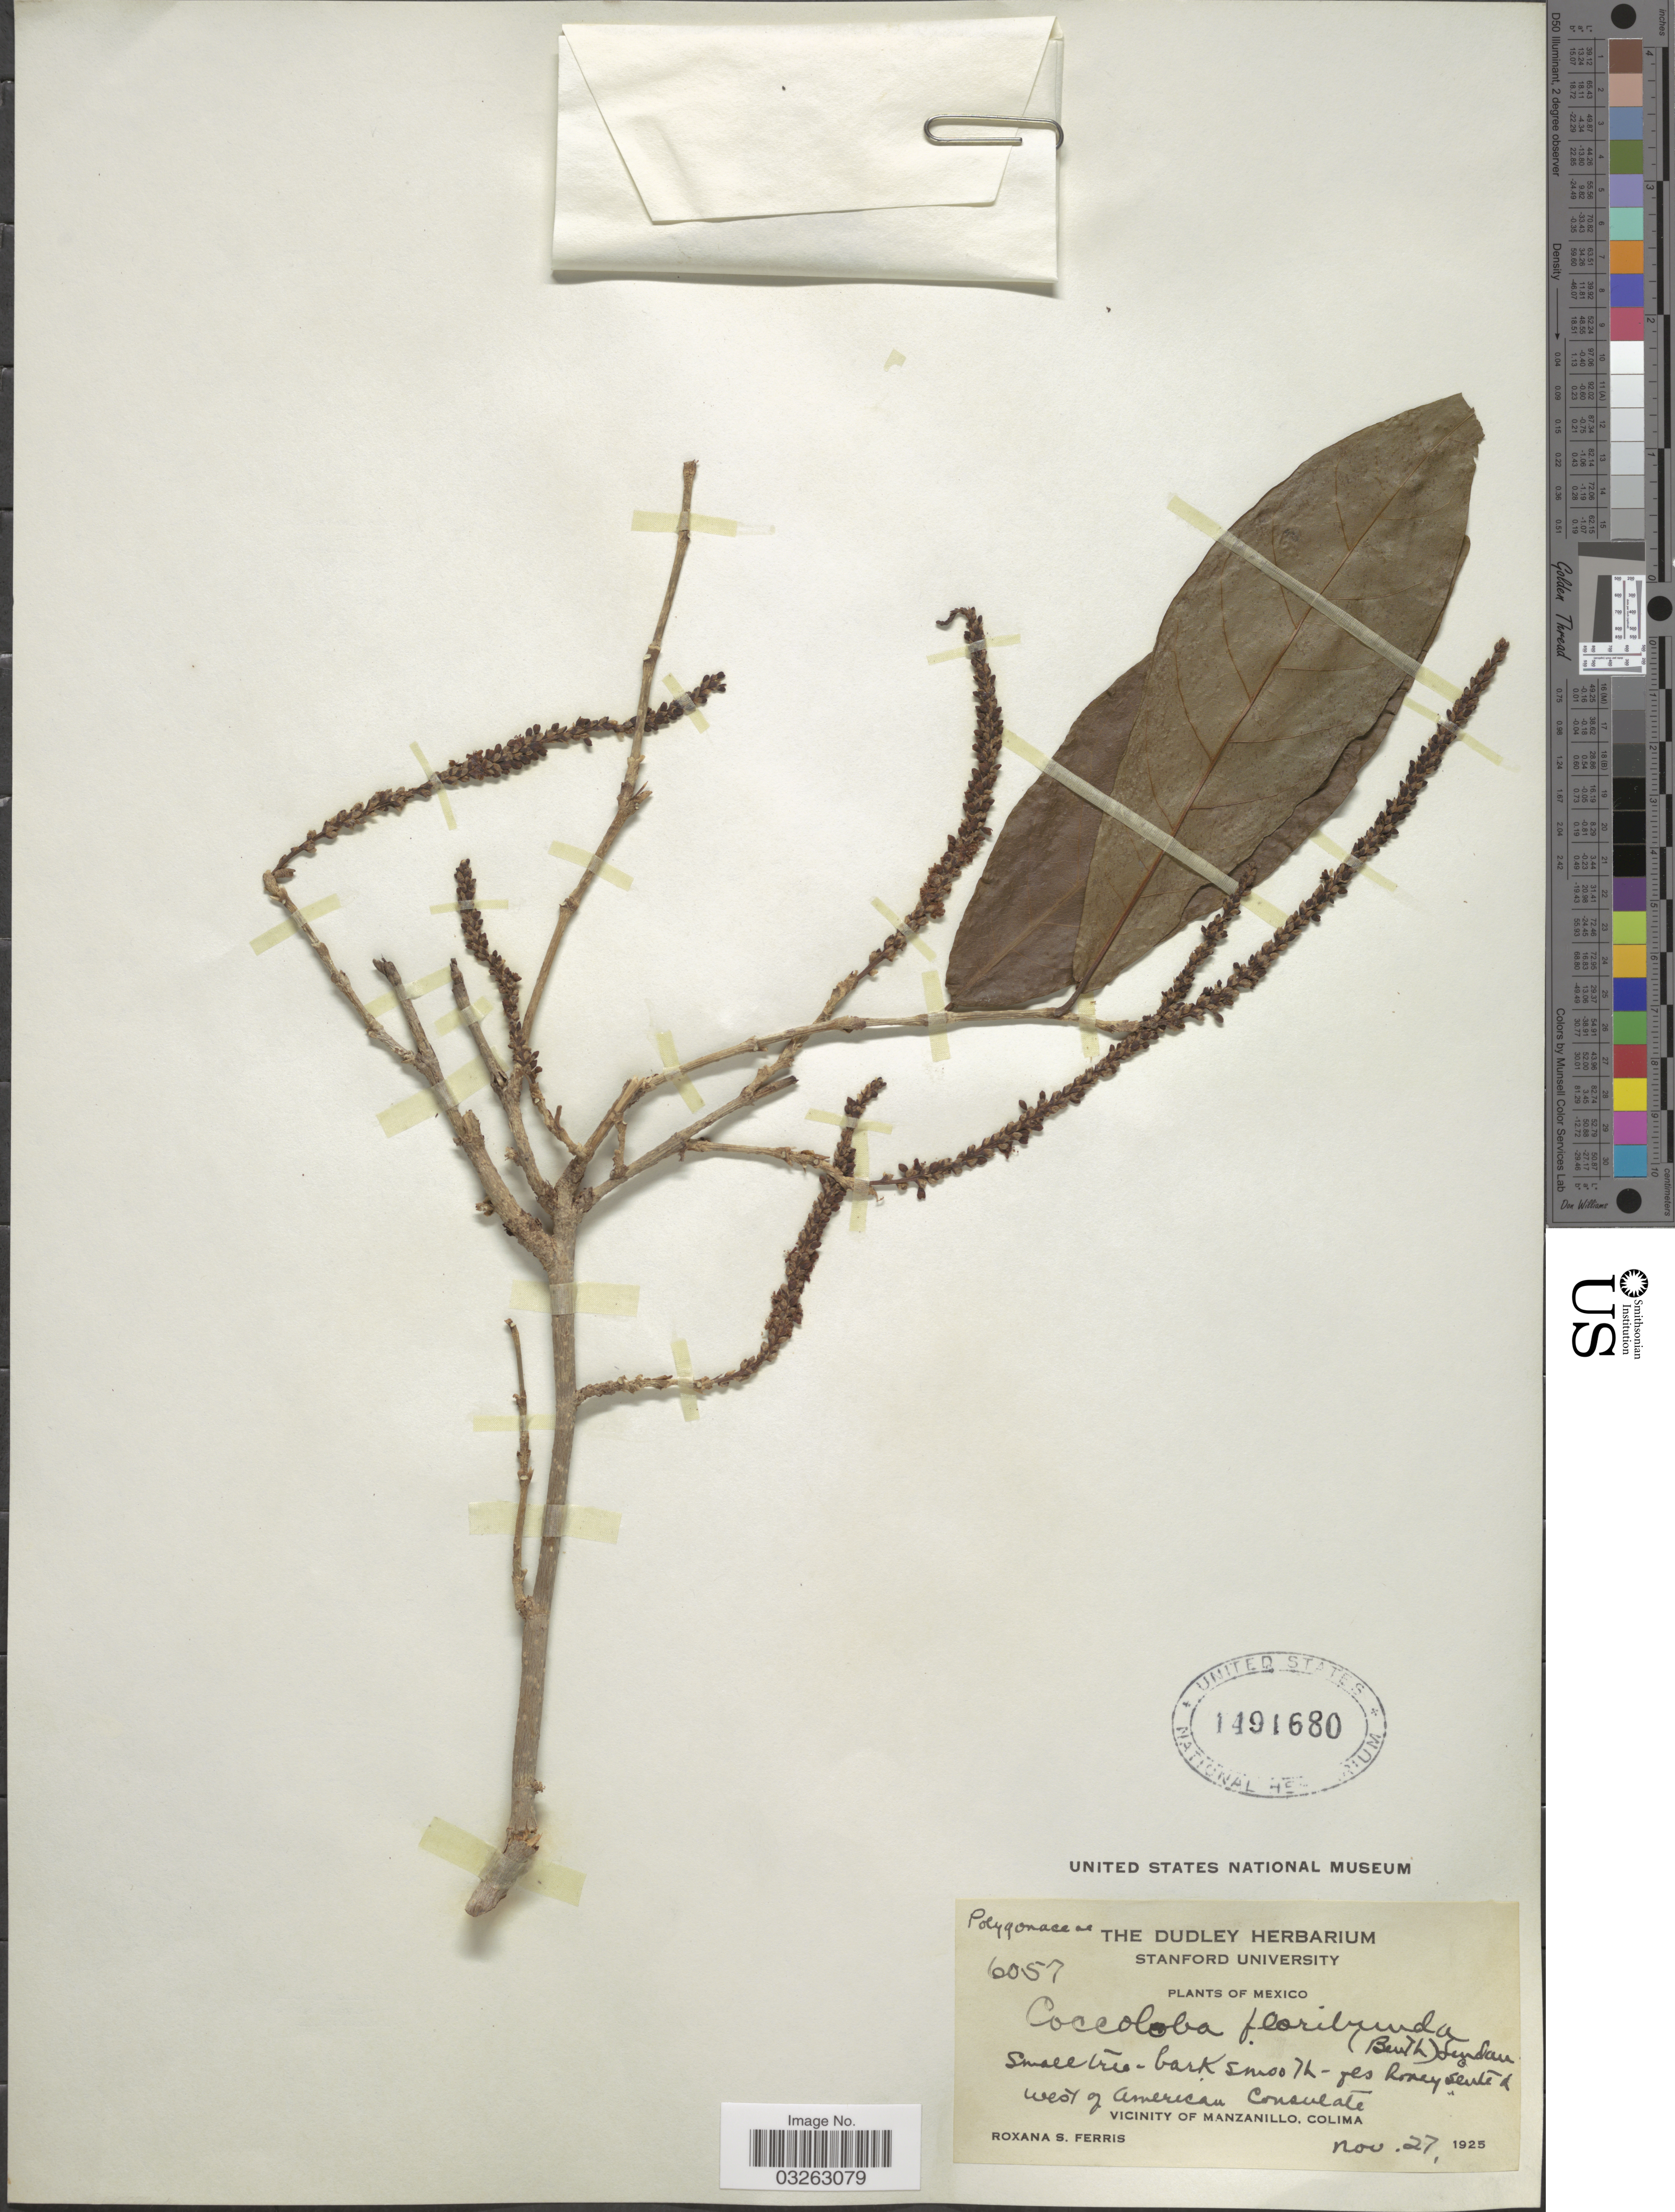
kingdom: Plantae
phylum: Tracheophyta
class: Magnoliopsida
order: Caryophyllales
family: Polygonaceae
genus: Coccoloba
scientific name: Coccoloba venosa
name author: L.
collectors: R. S. Ferris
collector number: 6057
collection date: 1925-11-27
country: Mexico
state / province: Colima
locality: West of American Consulate, Vicinity of Manzanillo.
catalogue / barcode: US 1491680